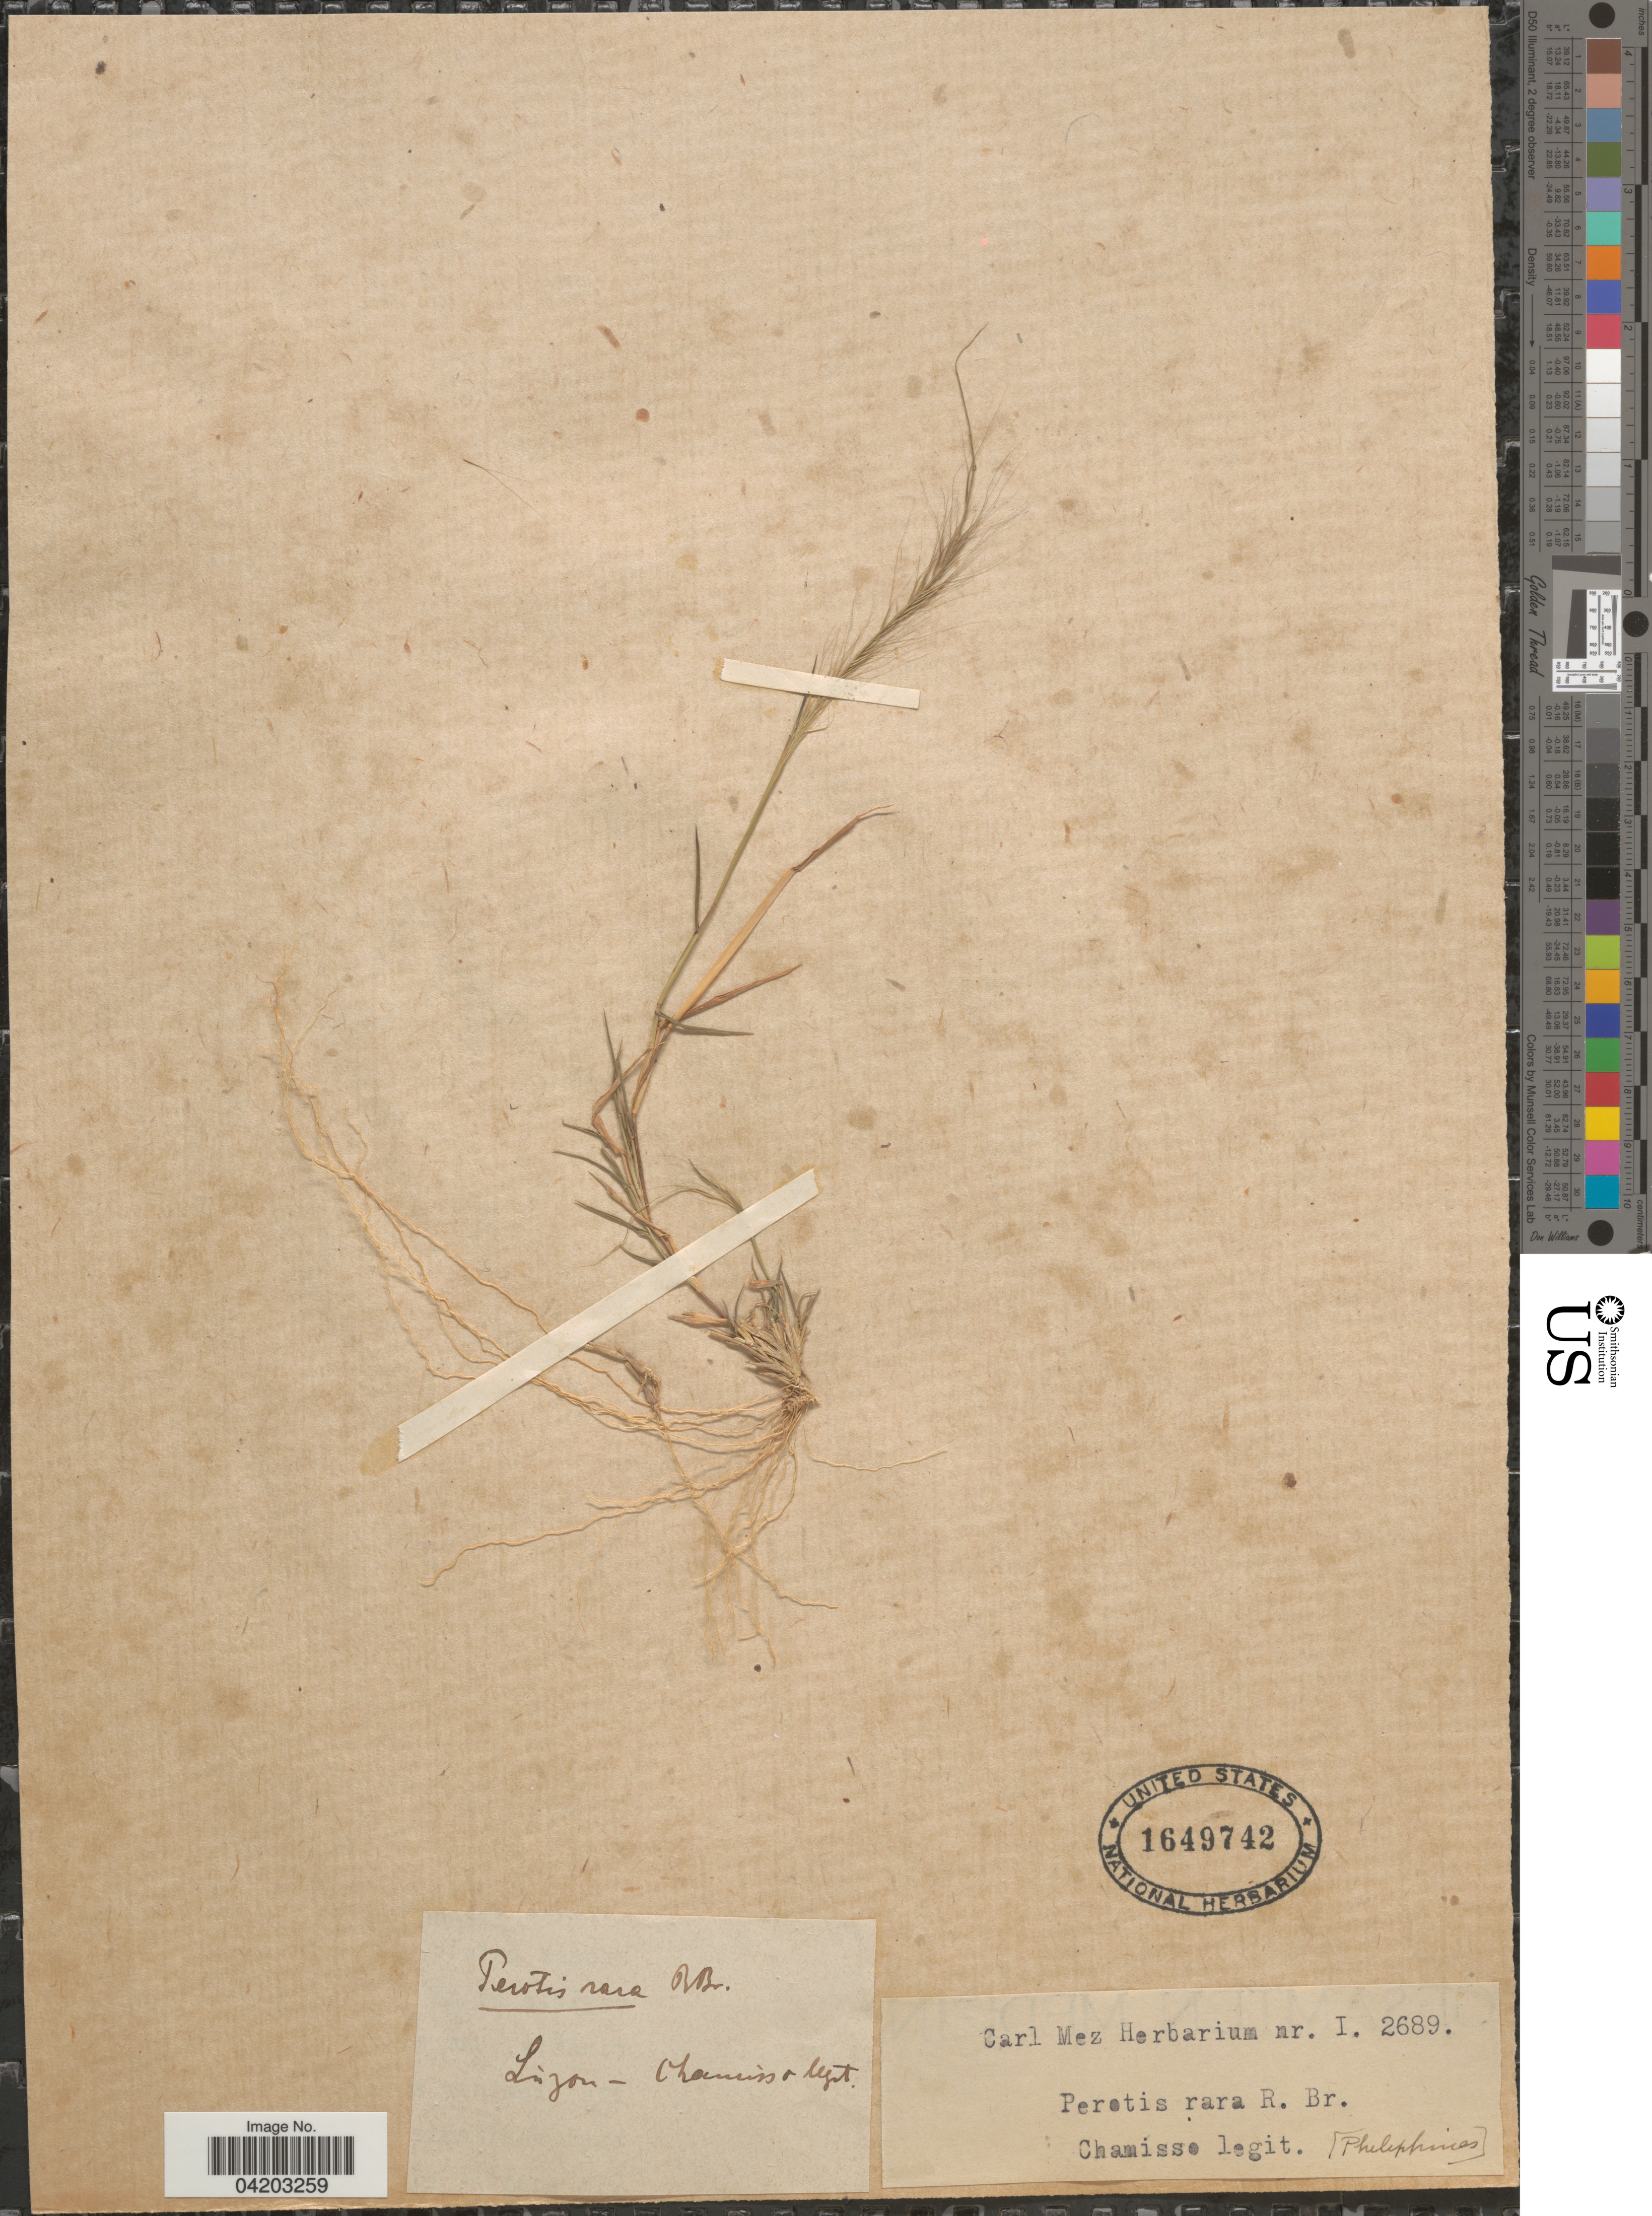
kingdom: Plantae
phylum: Tracheophyta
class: Liliopsida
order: Poales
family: Poaceae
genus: Perotis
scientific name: Perotis rara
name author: R. Br.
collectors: L. Chamisso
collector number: I.2689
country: Philippines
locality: Luzon.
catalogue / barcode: US 1649742